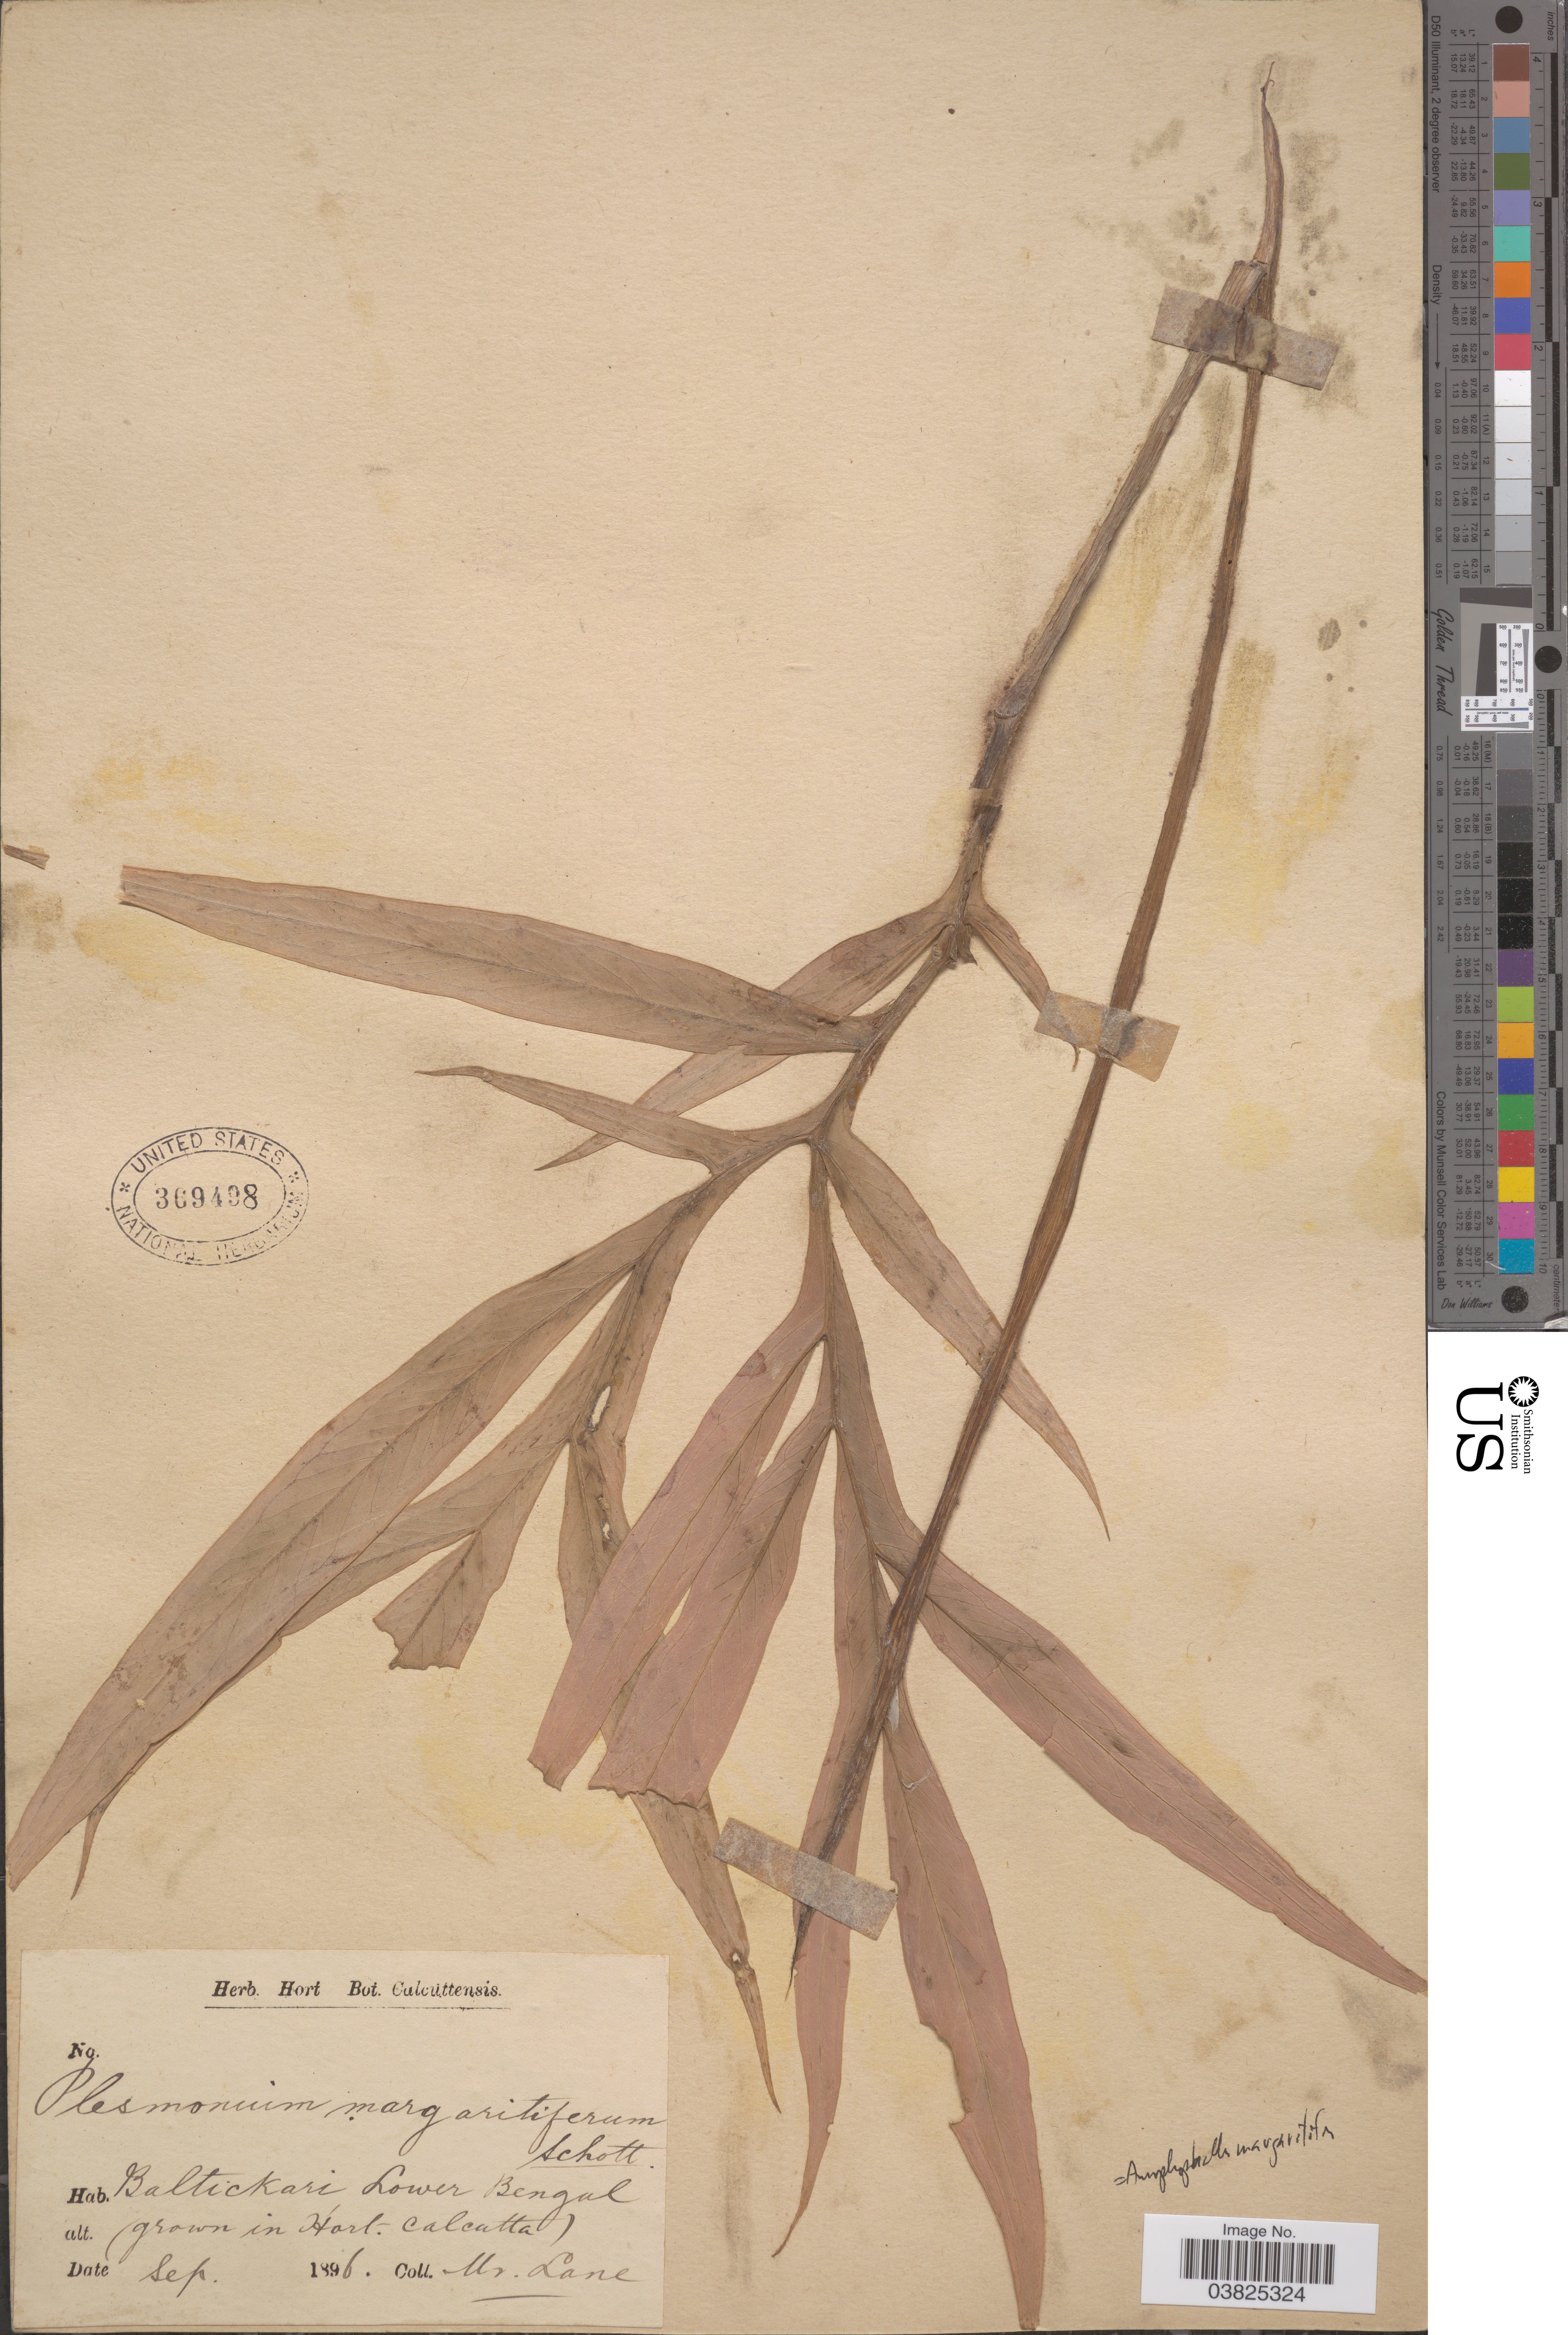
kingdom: Plantae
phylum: Tracheophyta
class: Liliopsida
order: Alismatales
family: Araceae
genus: Amorphophallus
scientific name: Amorphophallus margaritifer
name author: (Roxb.) Kunth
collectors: Lane, --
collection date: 1896-09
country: India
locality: Baltickari Lower Bengal (in Hort. Calcutta).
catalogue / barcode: US 369498